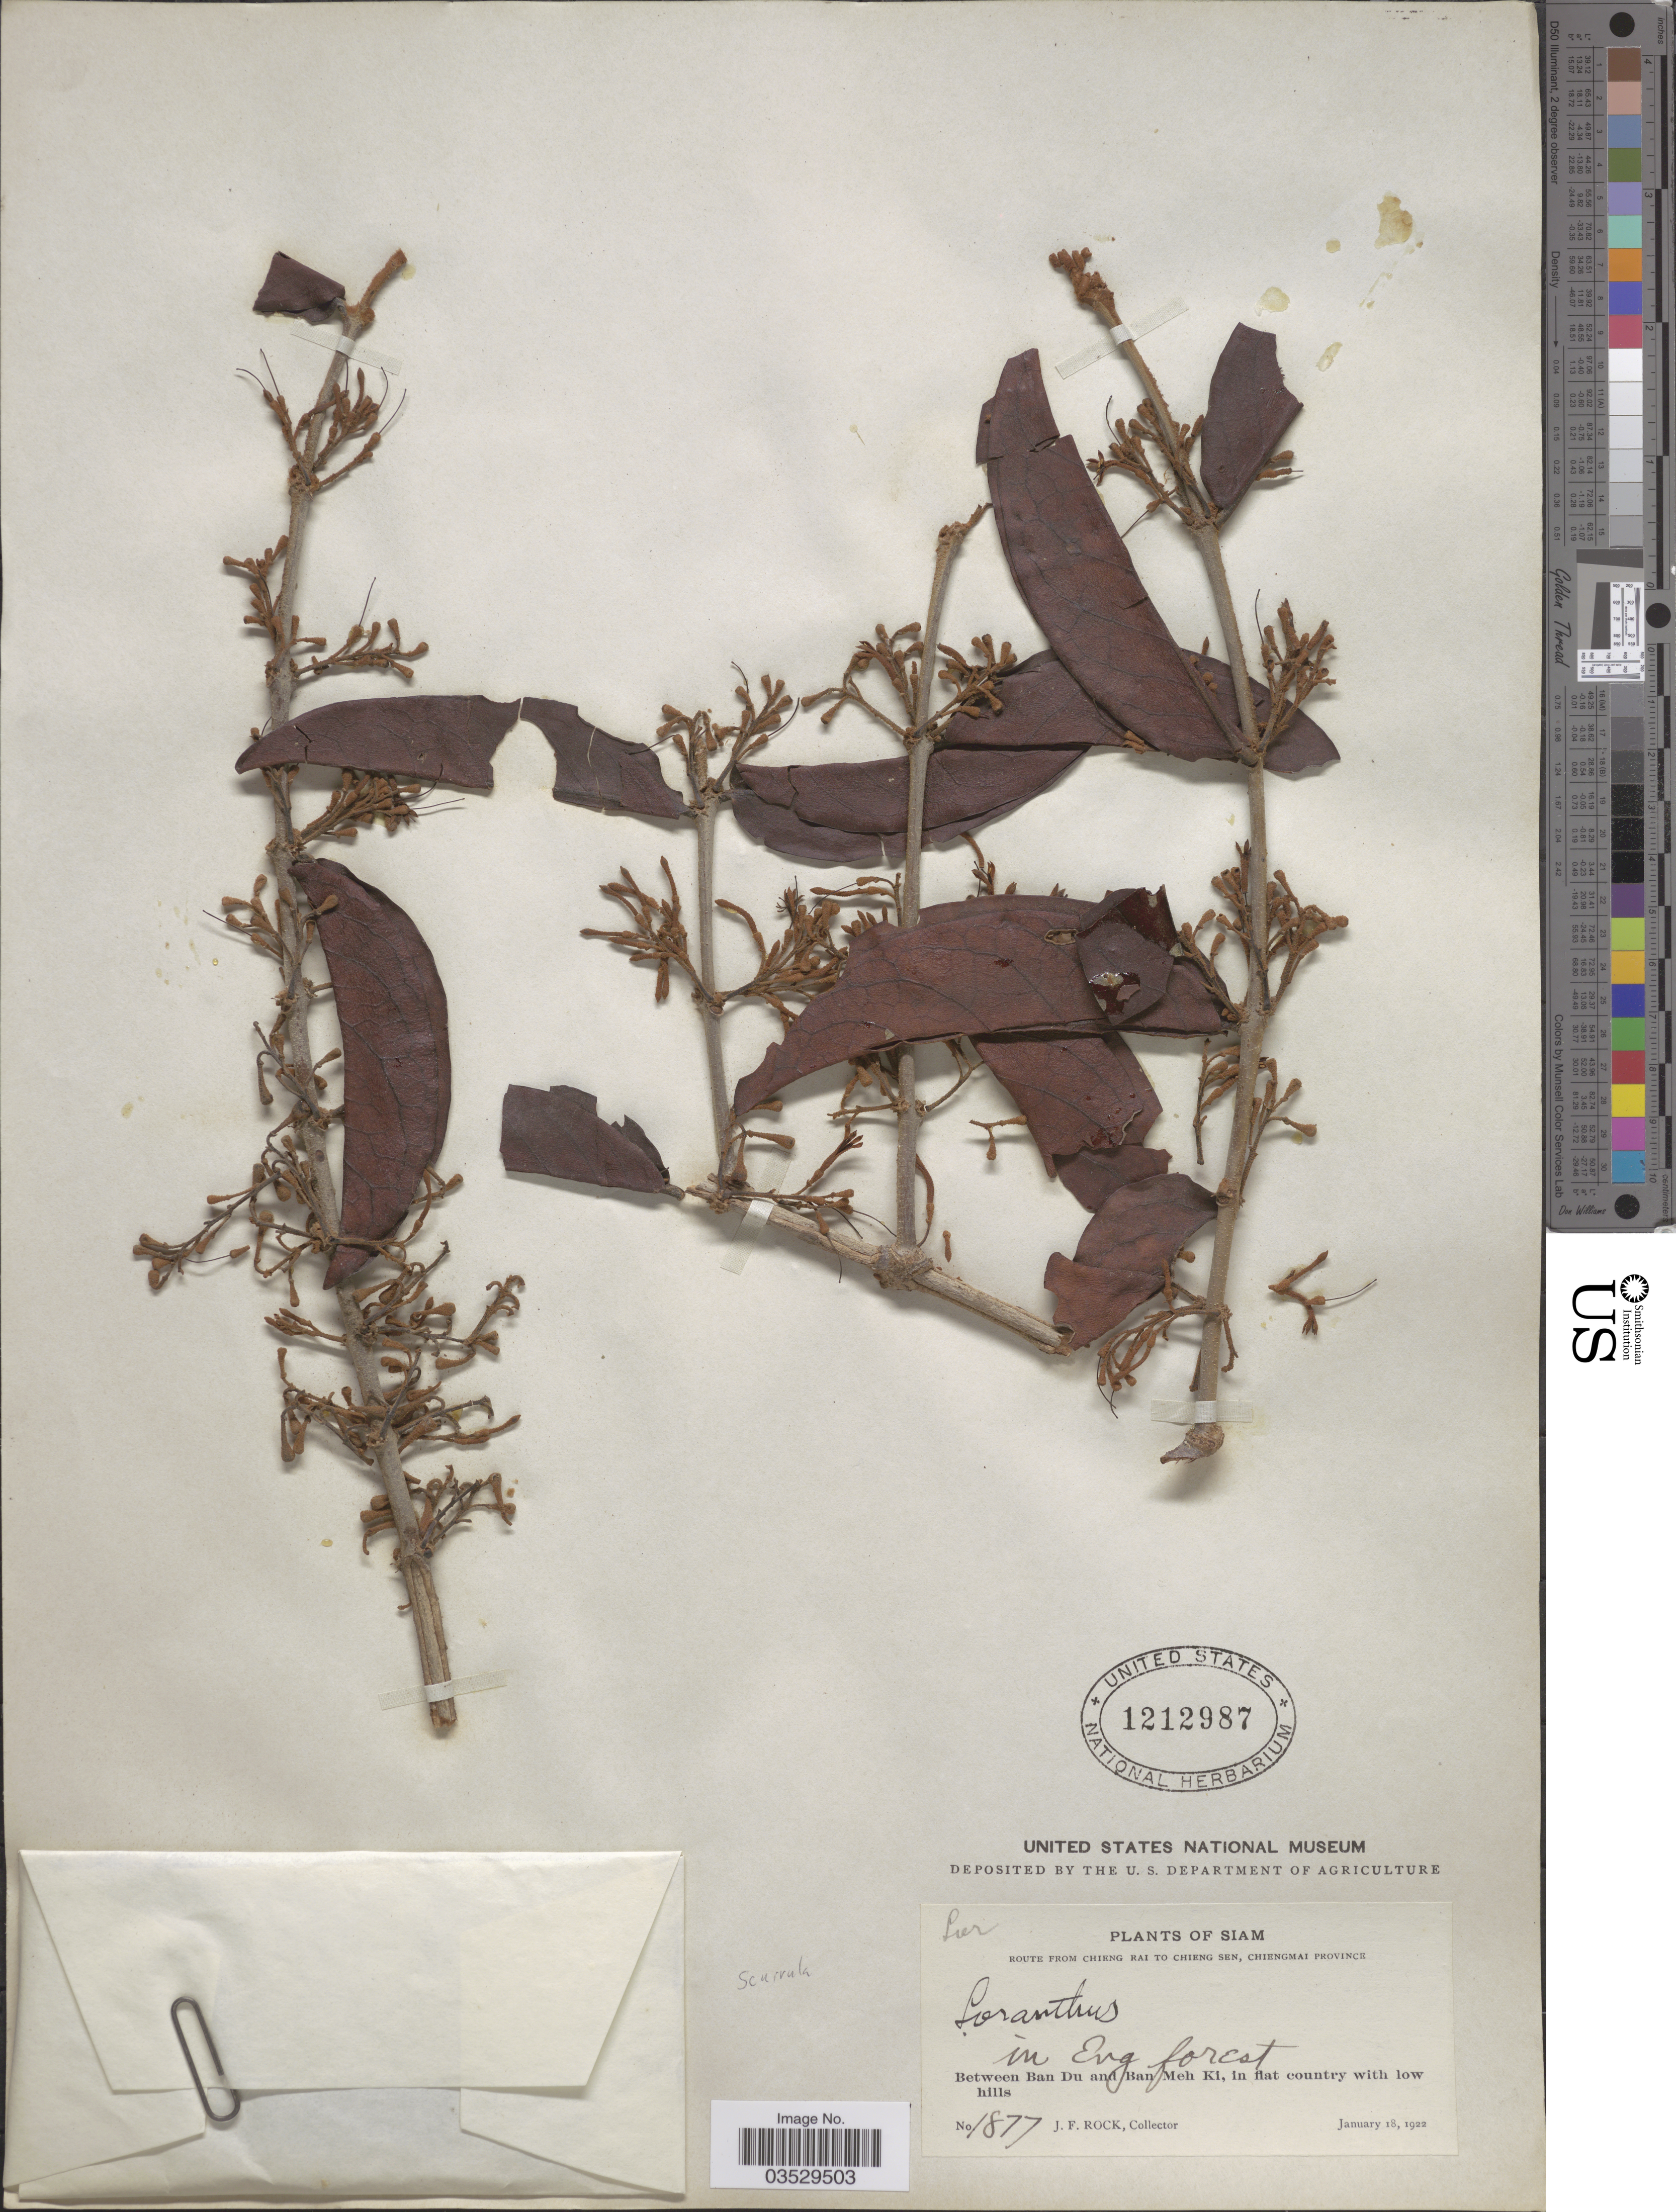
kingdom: Plantae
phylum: Tracheophyta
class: Magnoliopsida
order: Santalales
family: Loranthaceae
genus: Scurrula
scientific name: Scurrula sp.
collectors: J. Rock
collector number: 1877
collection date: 1922-01-18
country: Thailand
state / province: Chiang Mai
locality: Siam. Route from Chieng Rai to Chieng Sen, In evergreen forest. Between Ban Du and Ban Meh Ki, in flat country with low hills.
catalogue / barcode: US 1212987